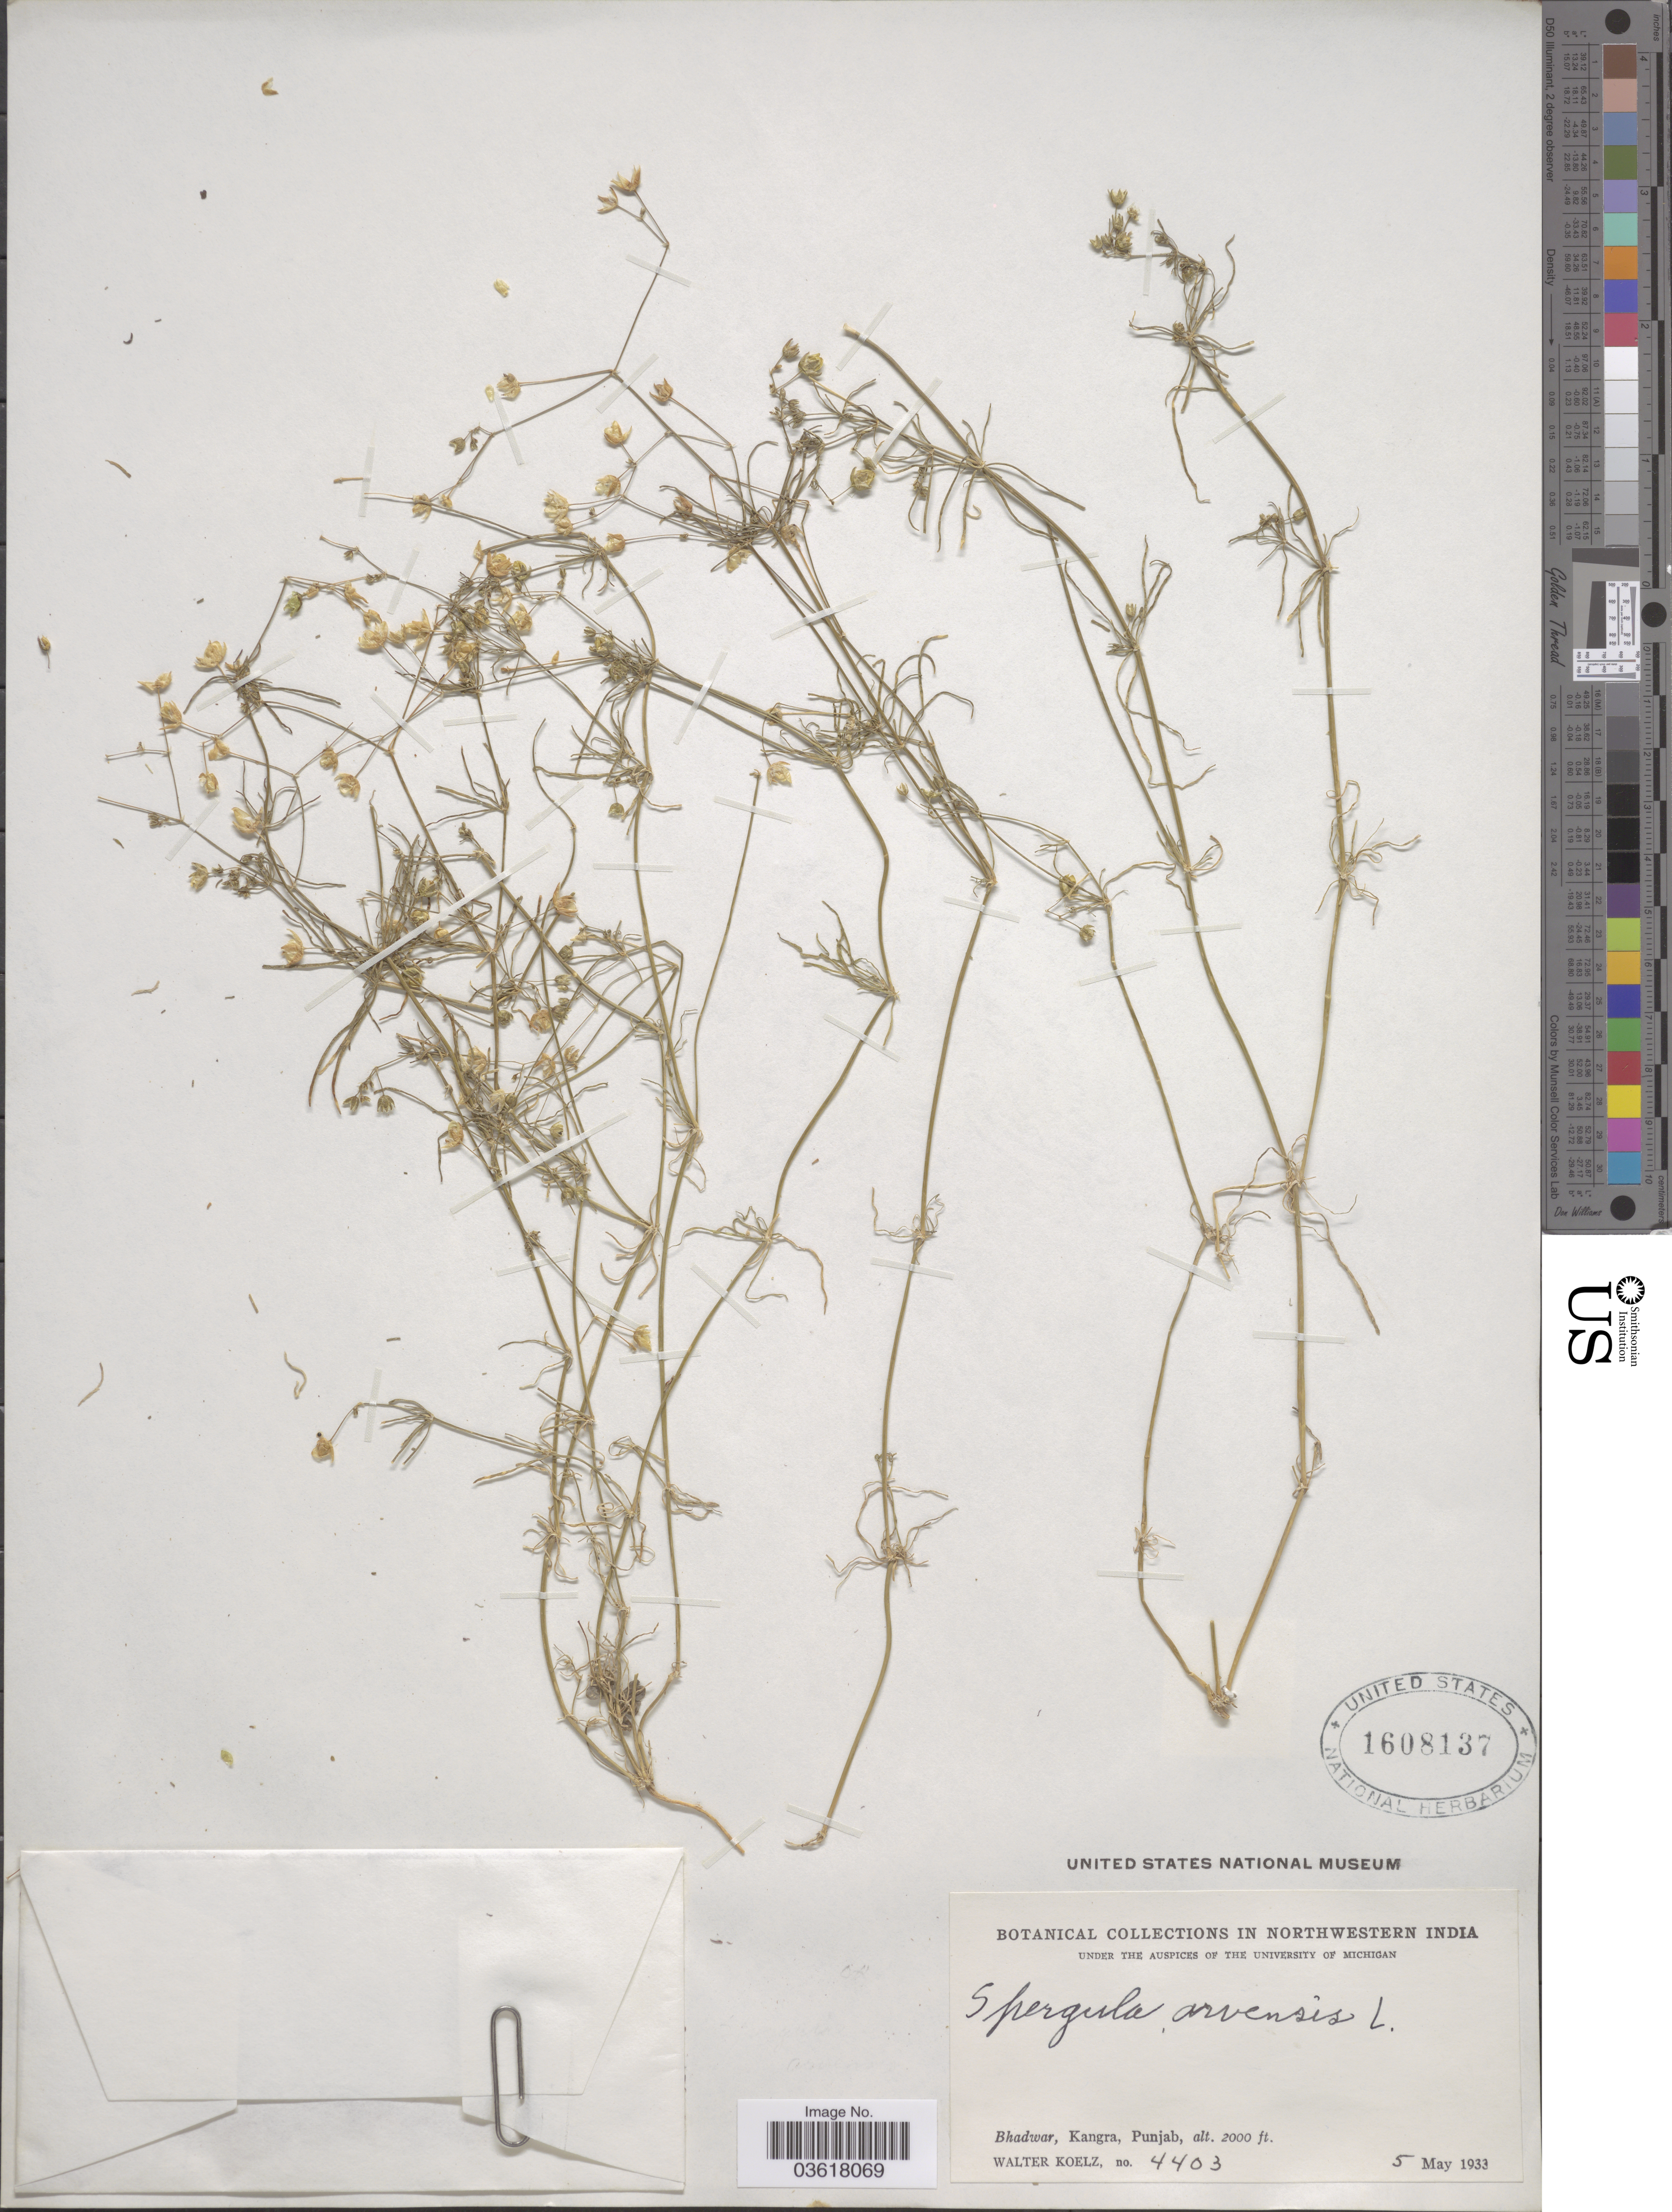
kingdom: Plantae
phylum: Tracheophyta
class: Magnoliopsida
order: Caryophyllales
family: Caryophyllaceae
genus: Spergula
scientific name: Spergula arvensis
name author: L.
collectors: W. N. Koelz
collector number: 4403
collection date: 1933-05-05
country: India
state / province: Punjab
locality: Northwestern India. Bhadwar, Kangra.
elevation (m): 610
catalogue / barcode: US 1608137